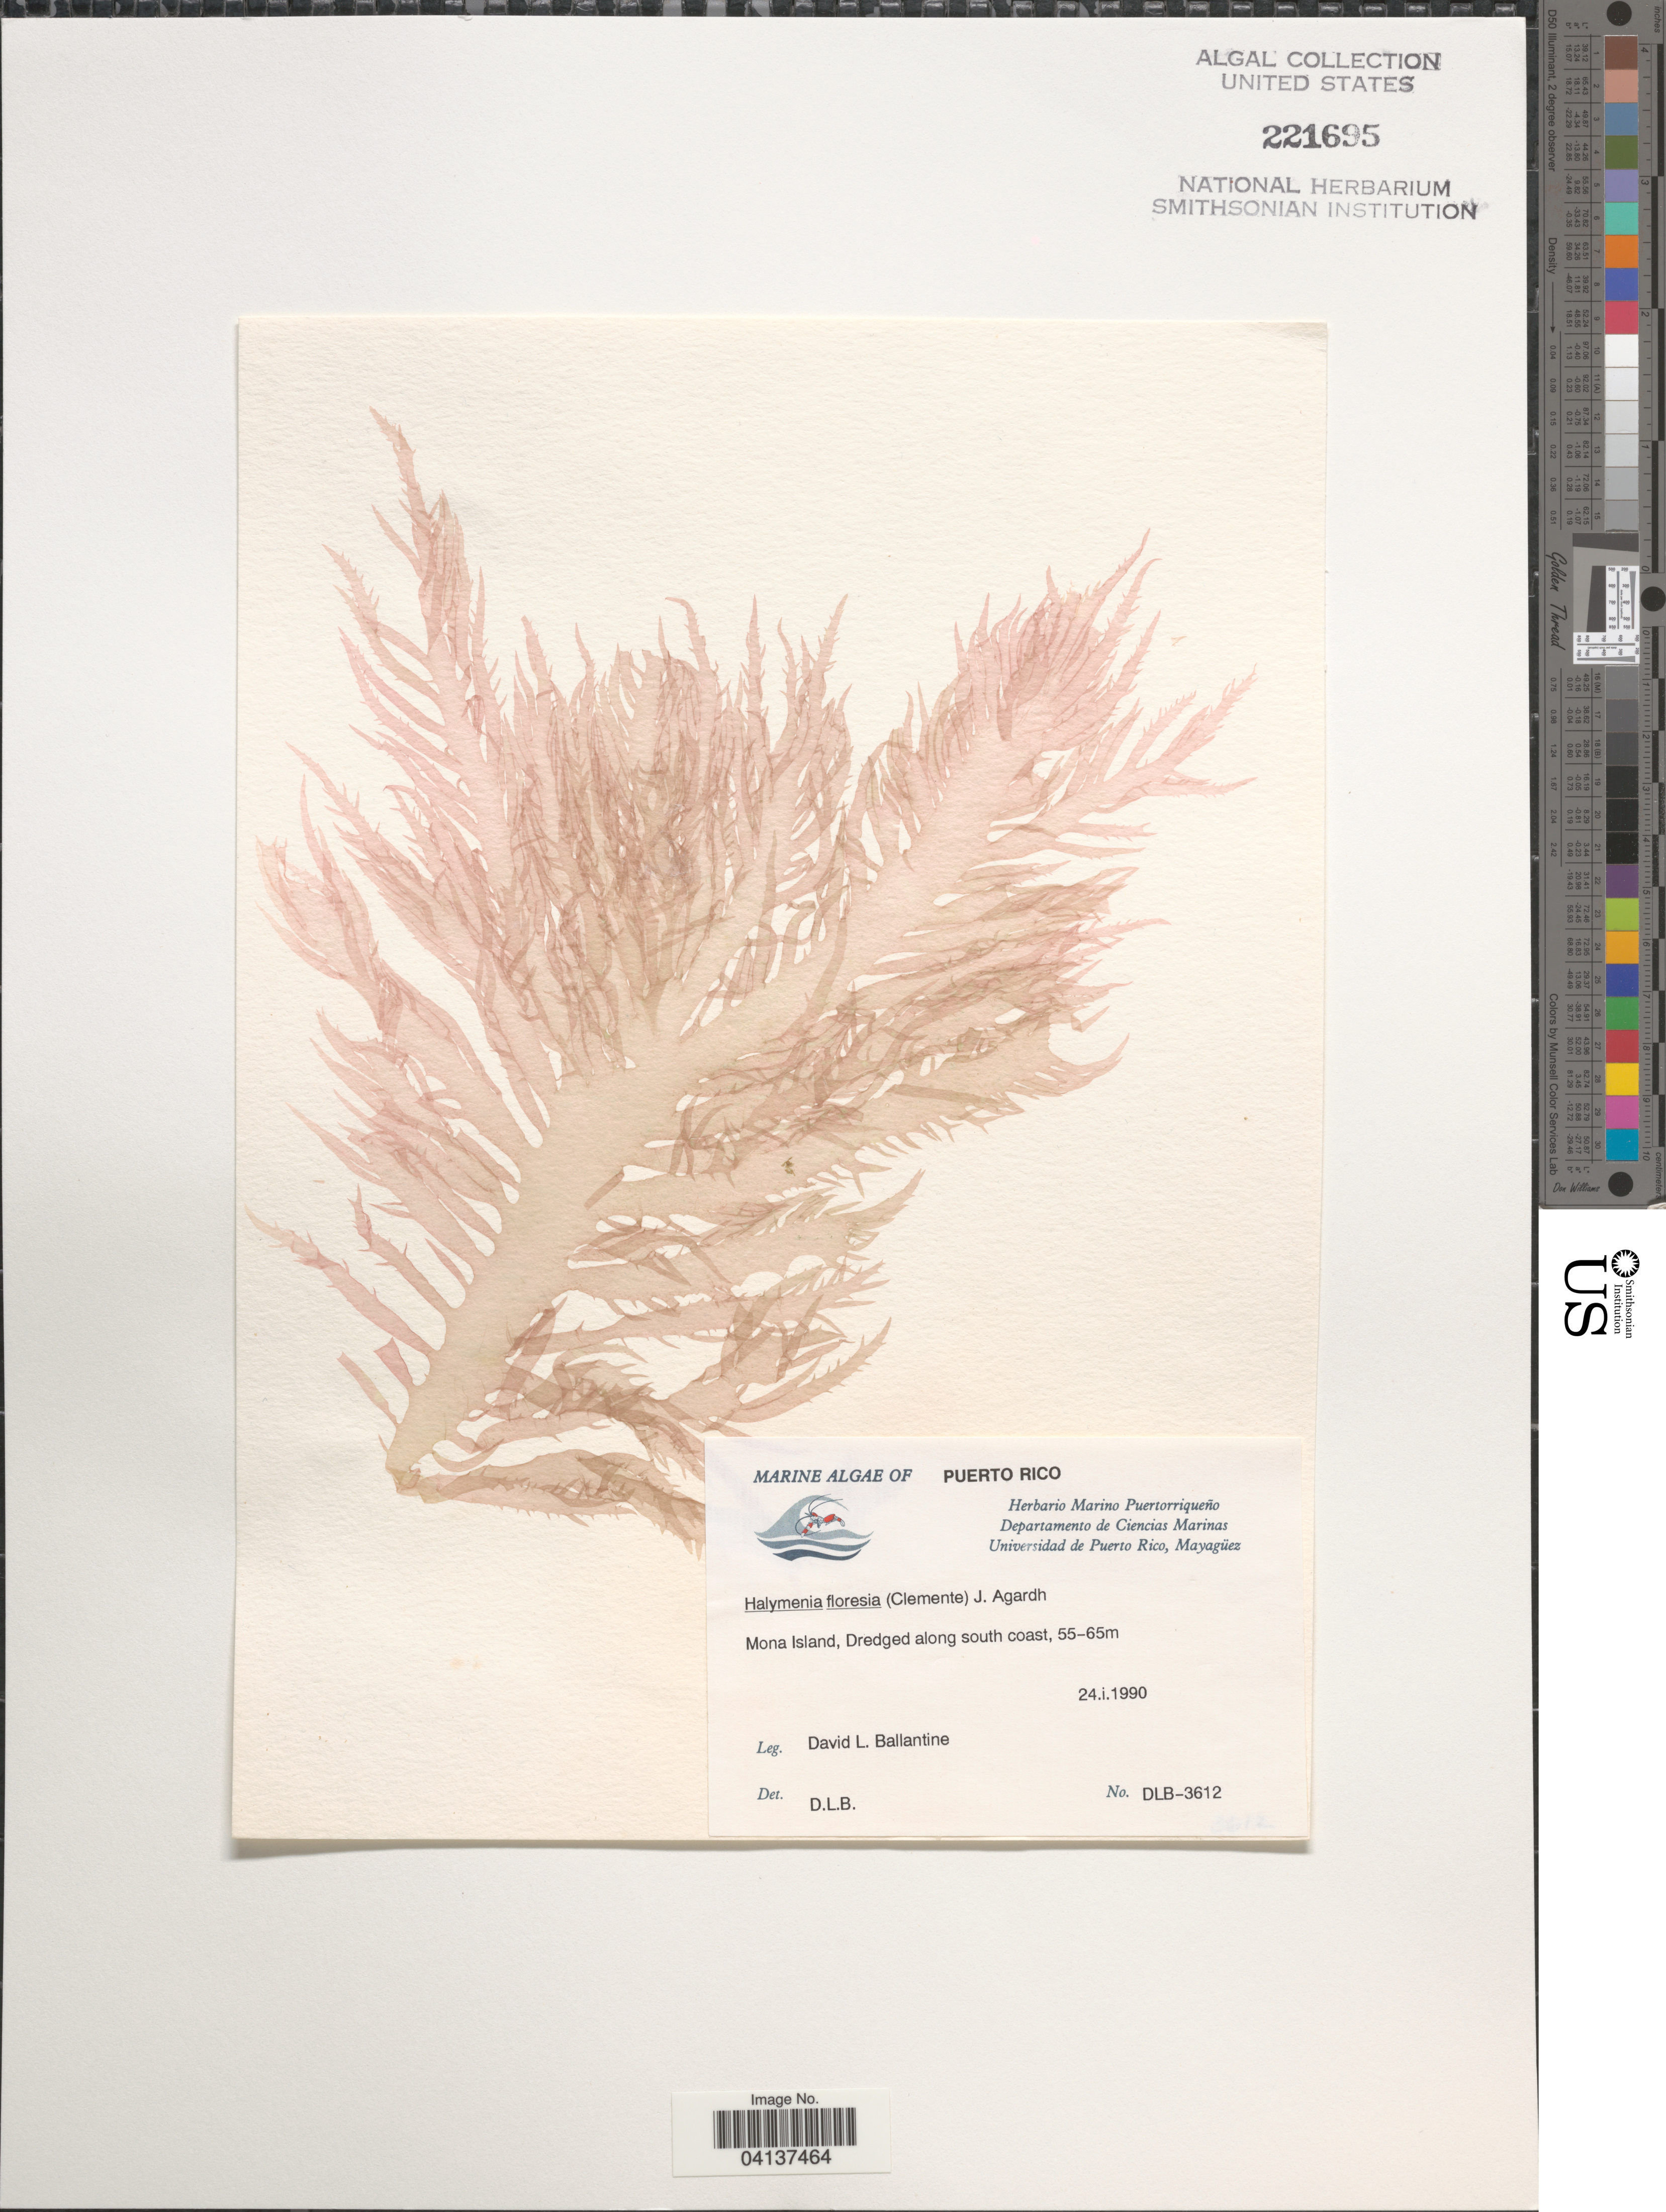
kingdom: Plantae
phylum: Rhodophyta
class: Florideophyceae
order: Halymeniales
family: Halymeniaceae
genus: Halymenia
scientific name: Halymenia floresii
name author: (Clemente) C. Agardh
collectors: D.L. Ballantine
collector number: DLB-3612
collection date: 1990-01-24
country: Puerto Rico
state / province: Mayaguëz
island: Mona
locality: Mona Island, Dredged along south coast.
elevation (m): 55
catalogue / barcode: US 221695